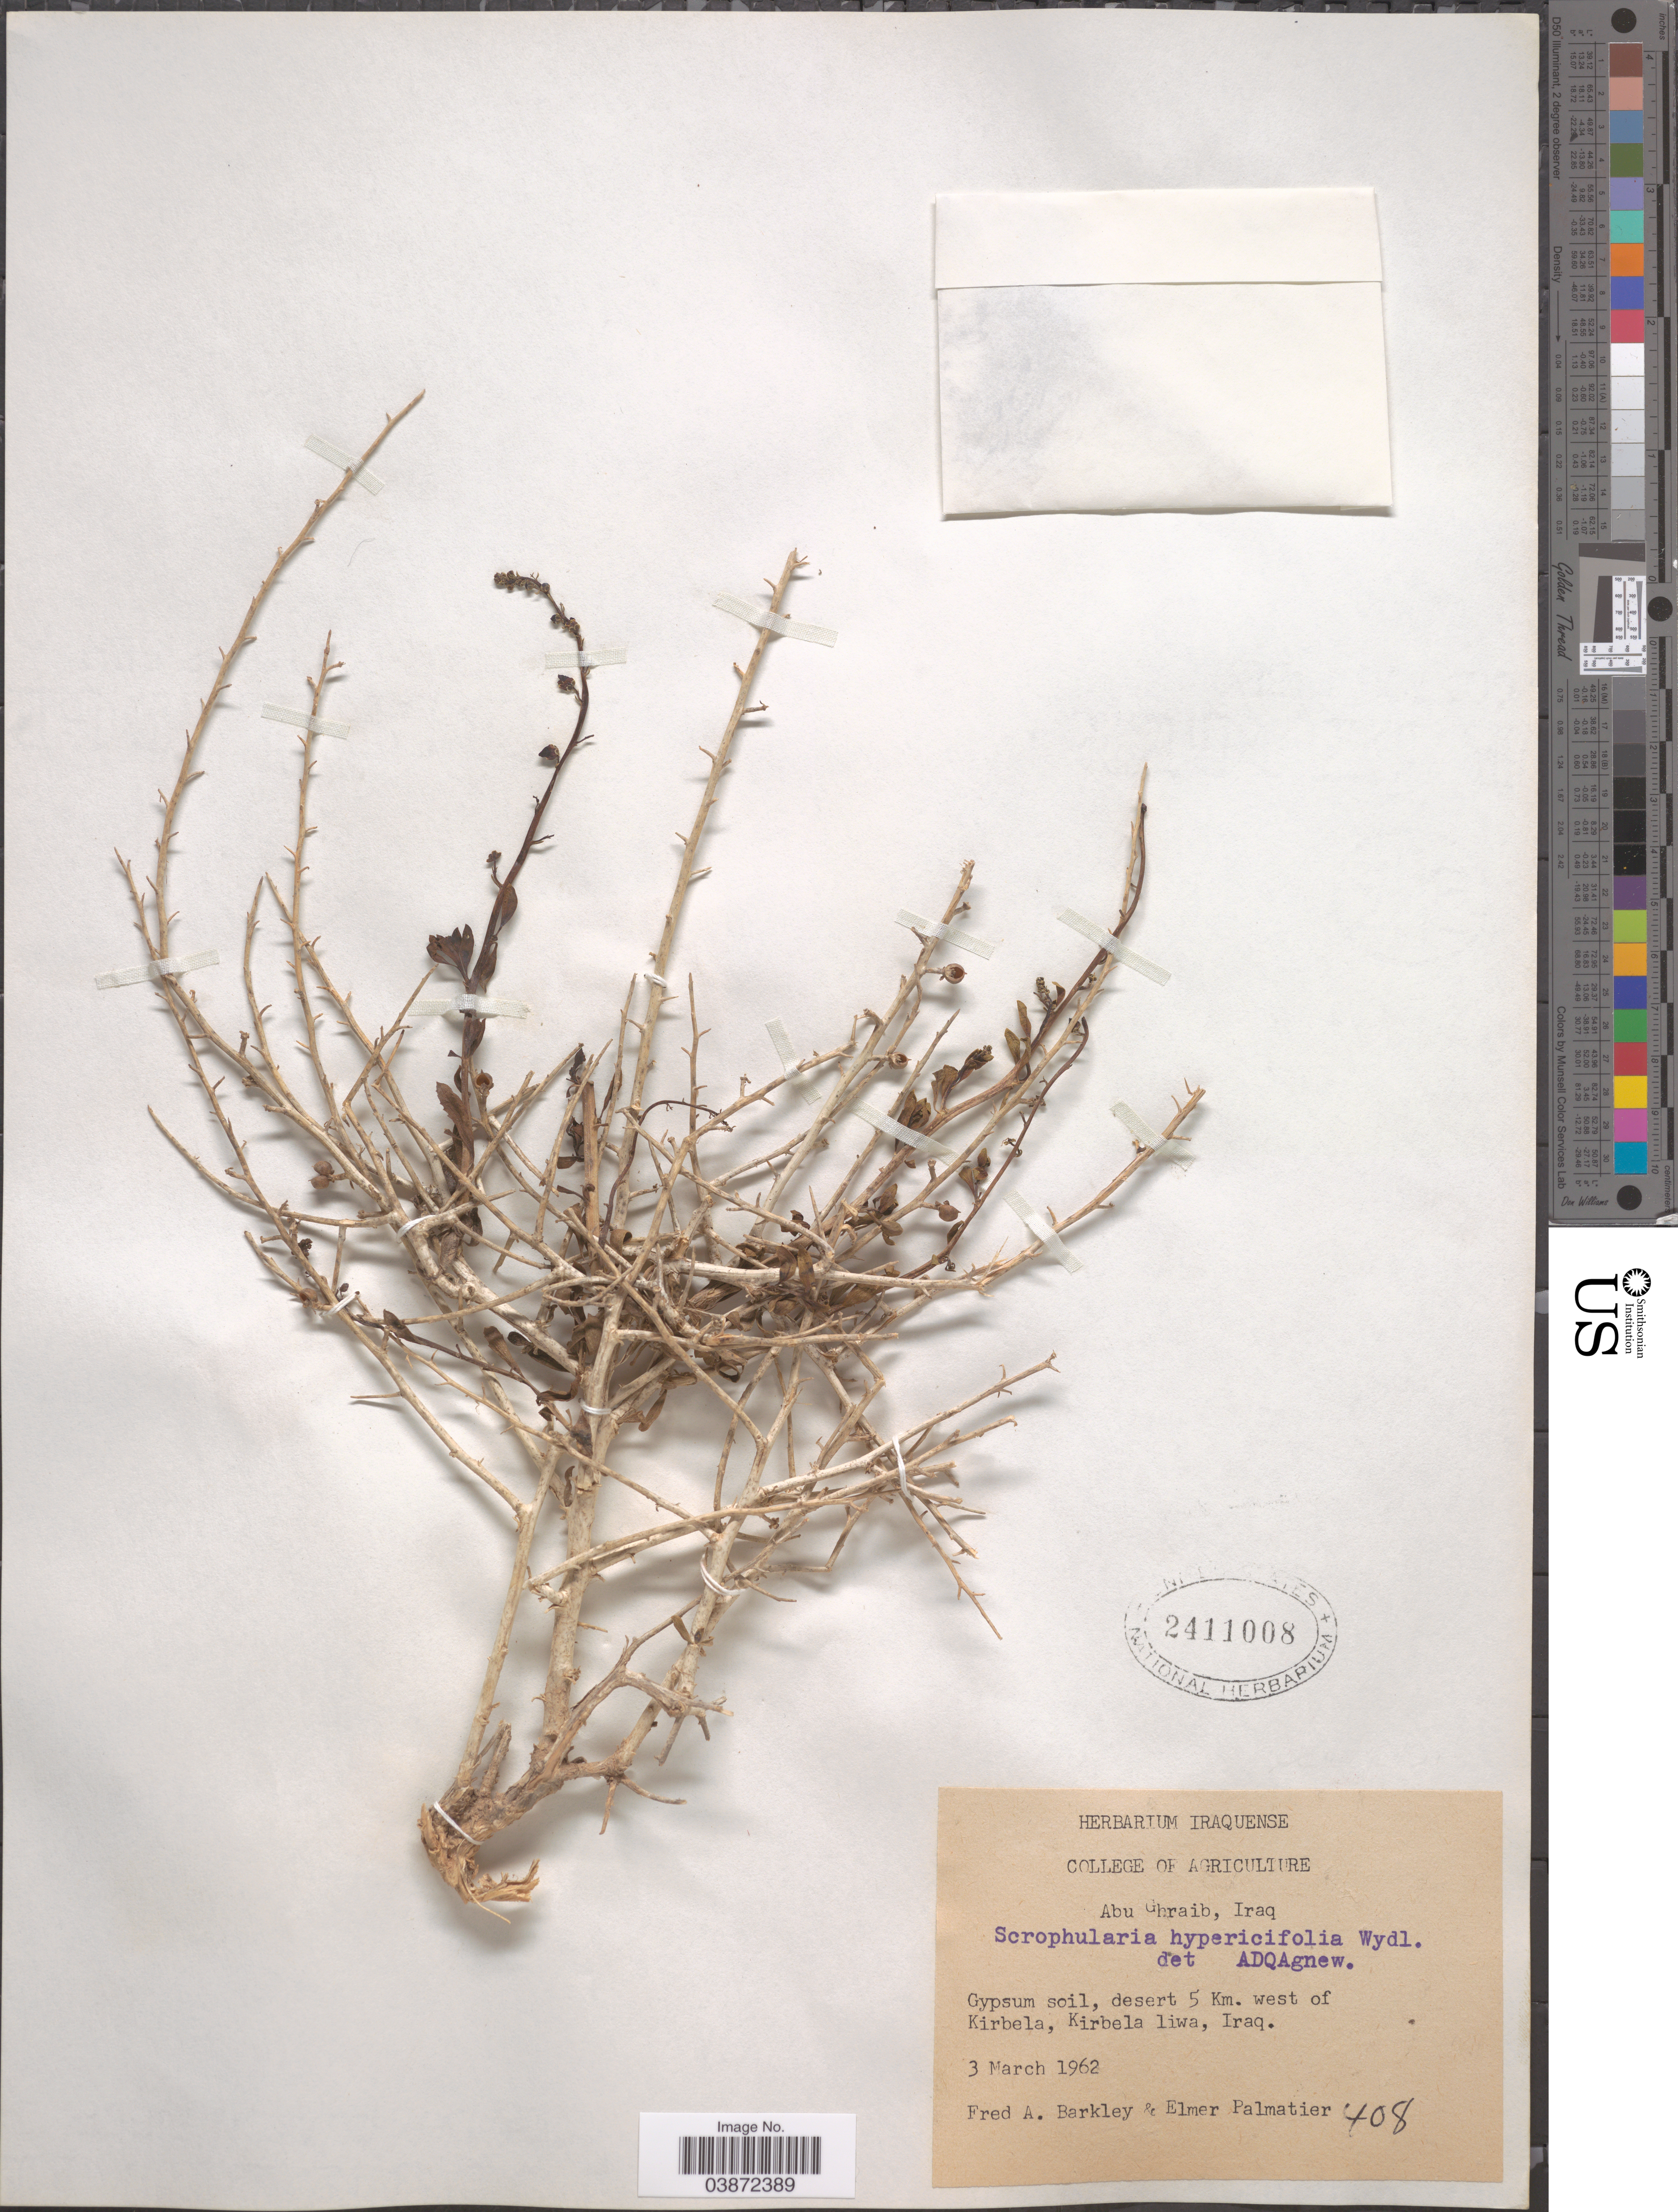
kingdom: Plantae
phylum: Tracheophyta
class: Magnoliopsida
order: Lamiales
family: Scrophulariaceae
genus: Scrophularia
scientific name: Scrophularia hypericifolia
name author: Wydler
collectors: F. A. Barkley & E. Palmatier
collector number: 408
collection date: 1962-03-03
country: Iraq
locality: Abu Ghraib. Gypsum soil, desert 5 Km. west of Kirbela, Kirbela liwa.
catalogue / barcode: US 2411008